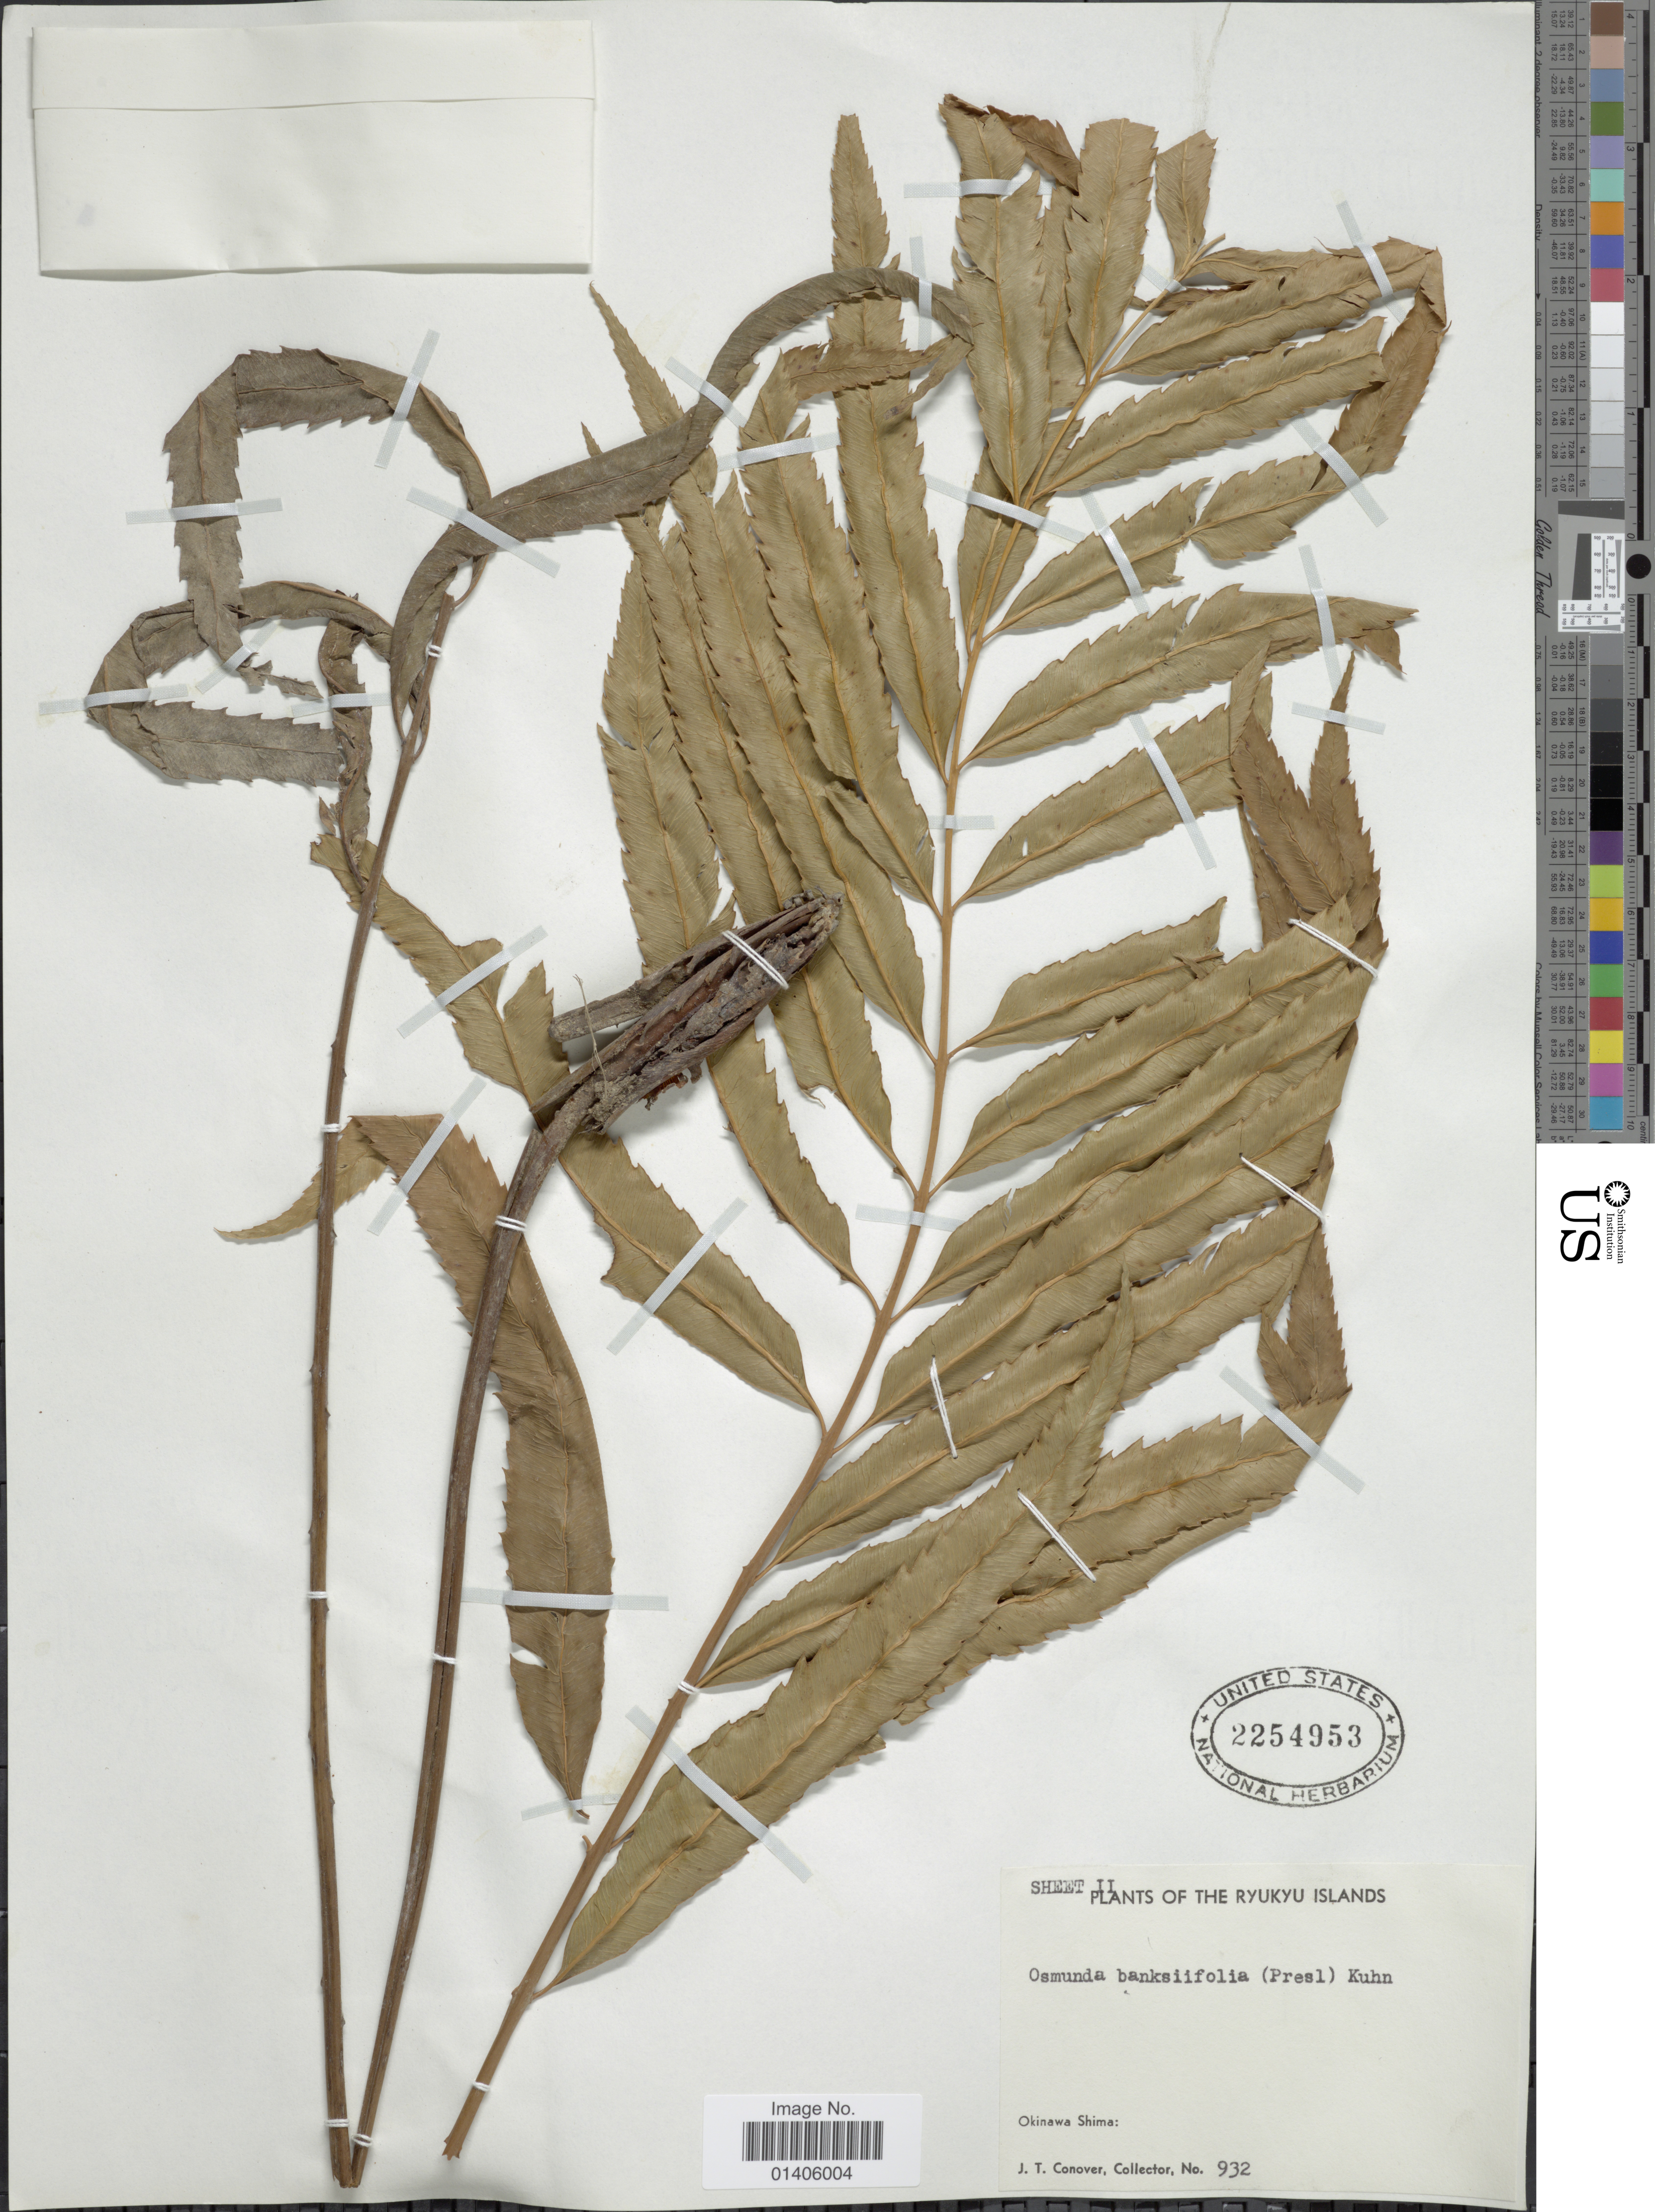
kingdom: Plantae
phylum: Tracheophyta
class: Polypodiopsida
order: Osmundales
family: Osmundaceae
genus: Osmunda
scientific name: Osmunda banksiifolia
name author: (C. Presl) Kuhn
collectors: J. T. Conover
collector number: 932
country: Japan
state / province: Okinawa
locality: The Ryukyu Island, Okinawa Shima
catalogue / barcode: US 2254953